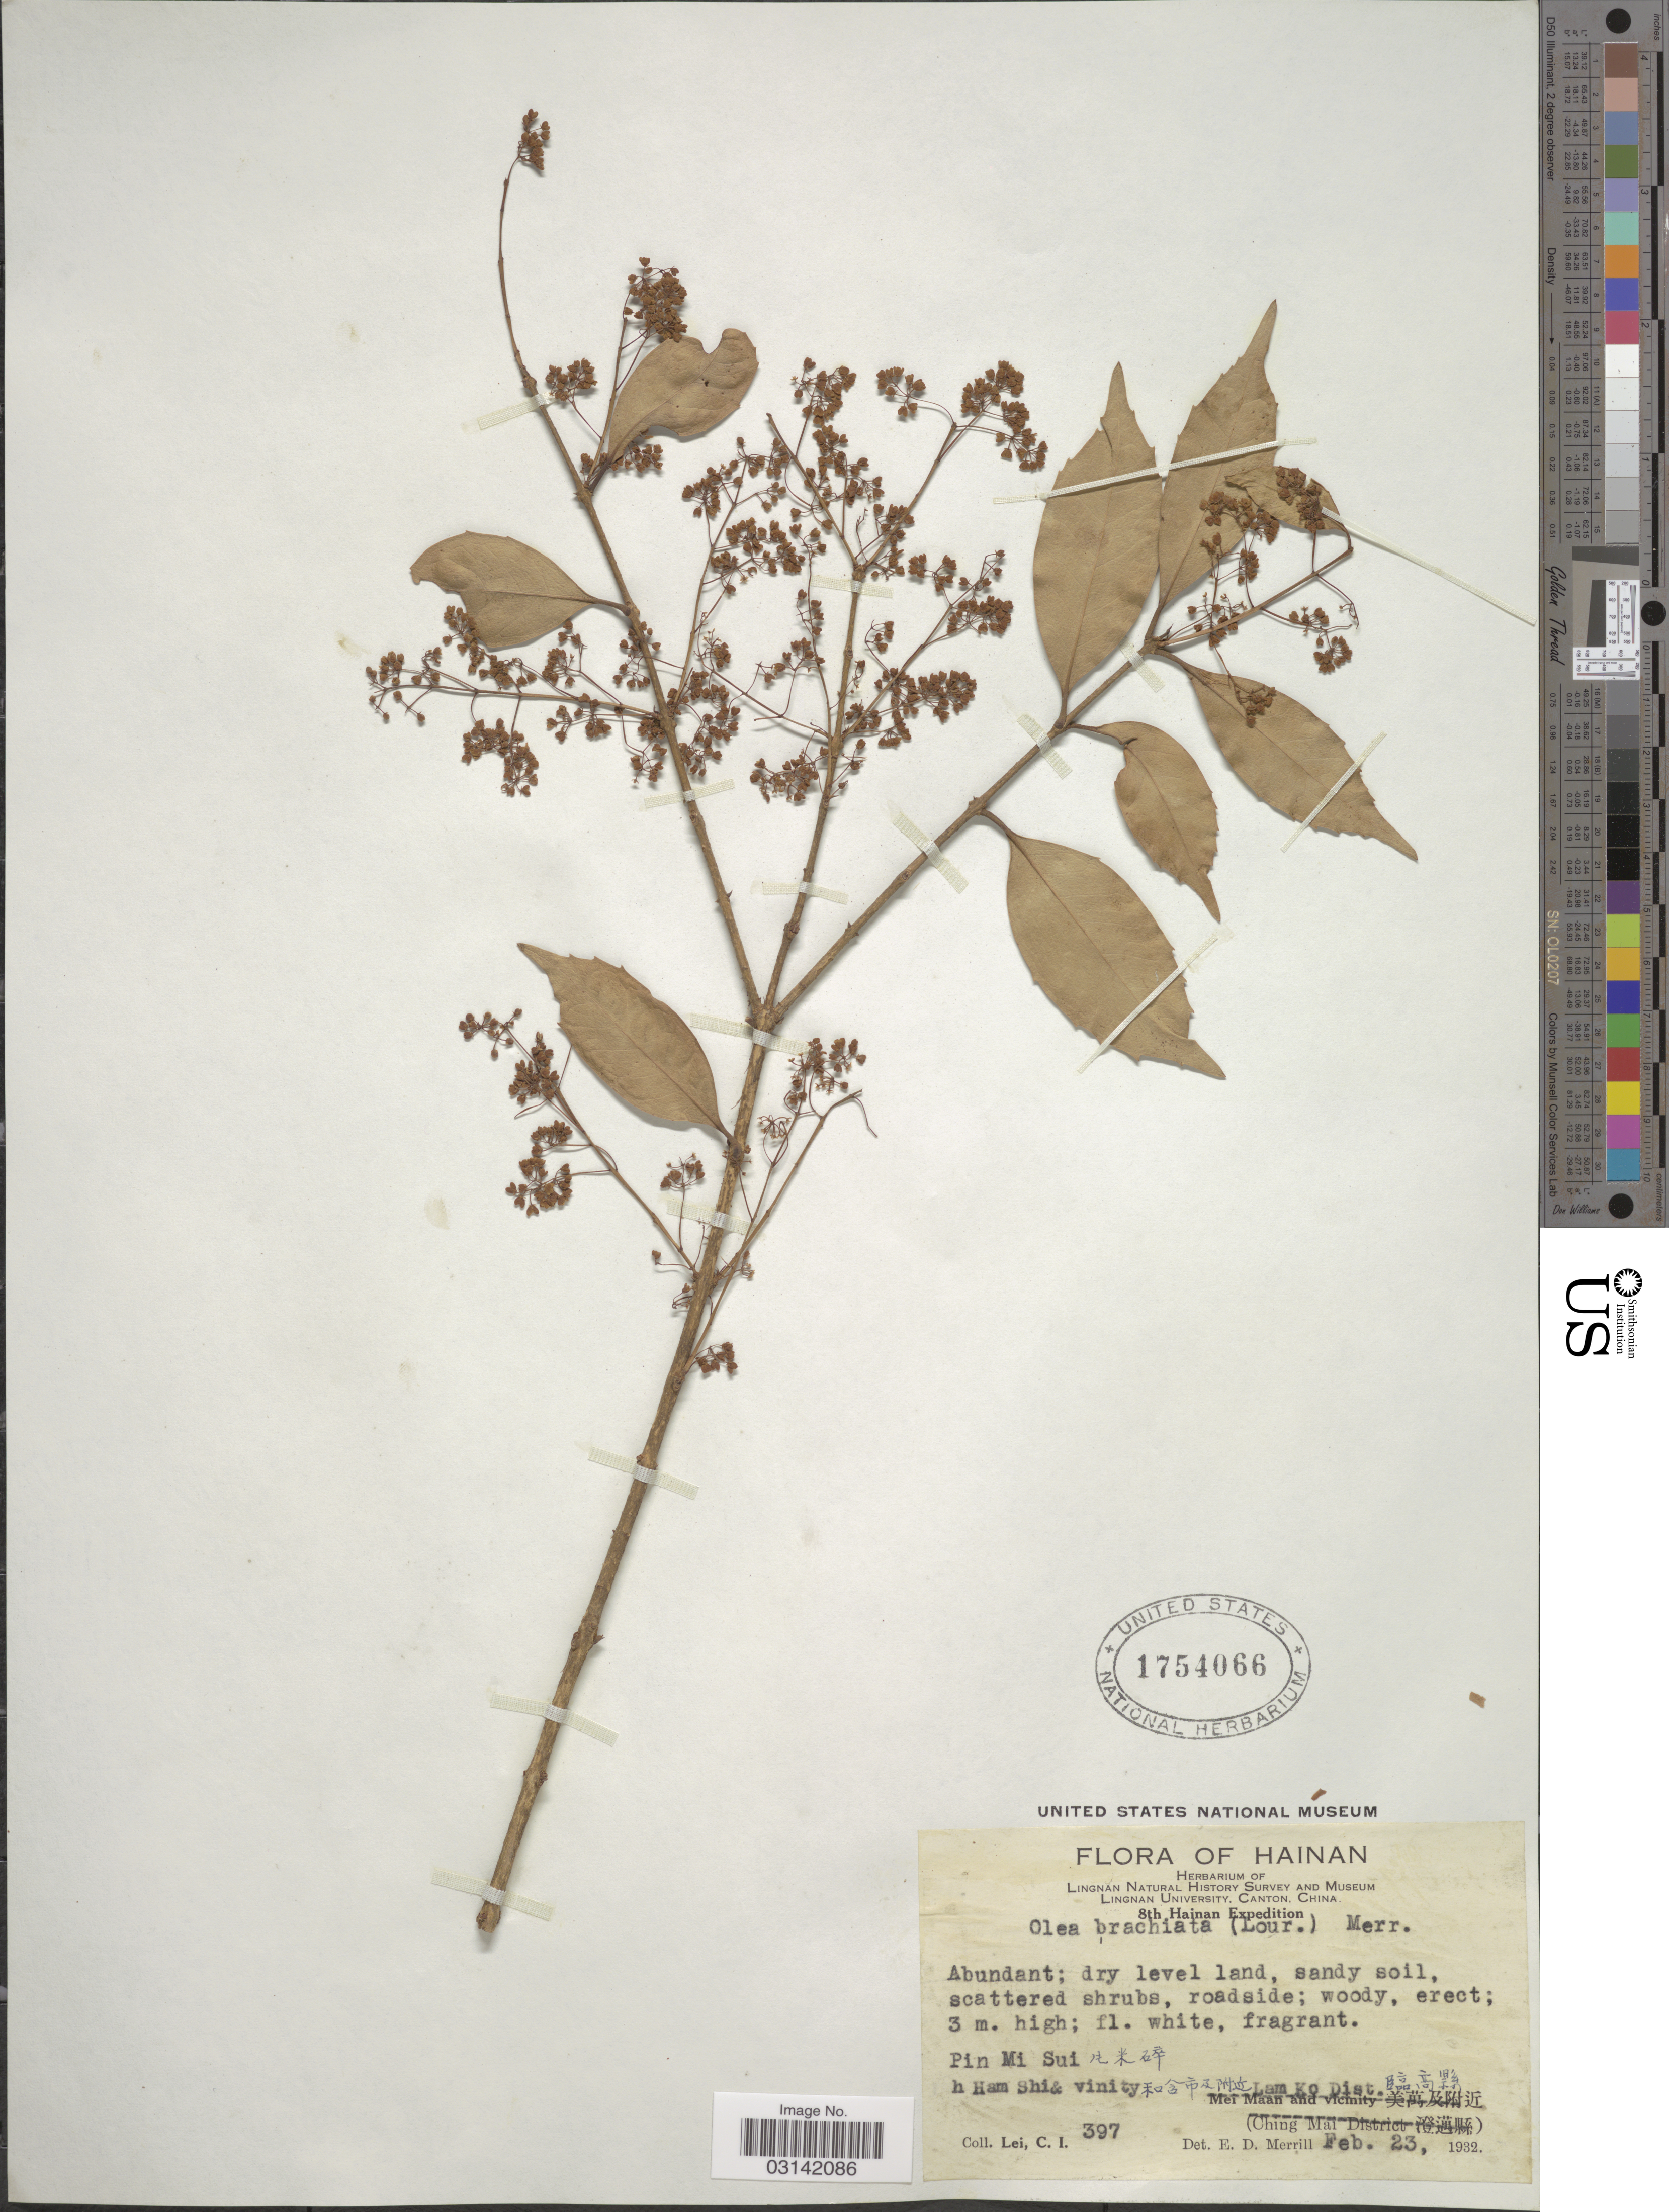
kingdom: Plantae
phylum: Tracheophyta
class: Magnoliopsida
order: Lamiales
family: Oleaceae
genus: Tetrapilus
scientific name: Tetrapilus brachiatus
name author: Lour.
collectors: C. I. Lei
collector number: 397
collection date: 1932-02-23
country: China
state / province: Hainan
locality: Pin Mi Sui X, h Ham Shi & vinity X, Lam Ko Dist. X, Mei Maan and vicinity X.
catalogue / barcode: US 1754066